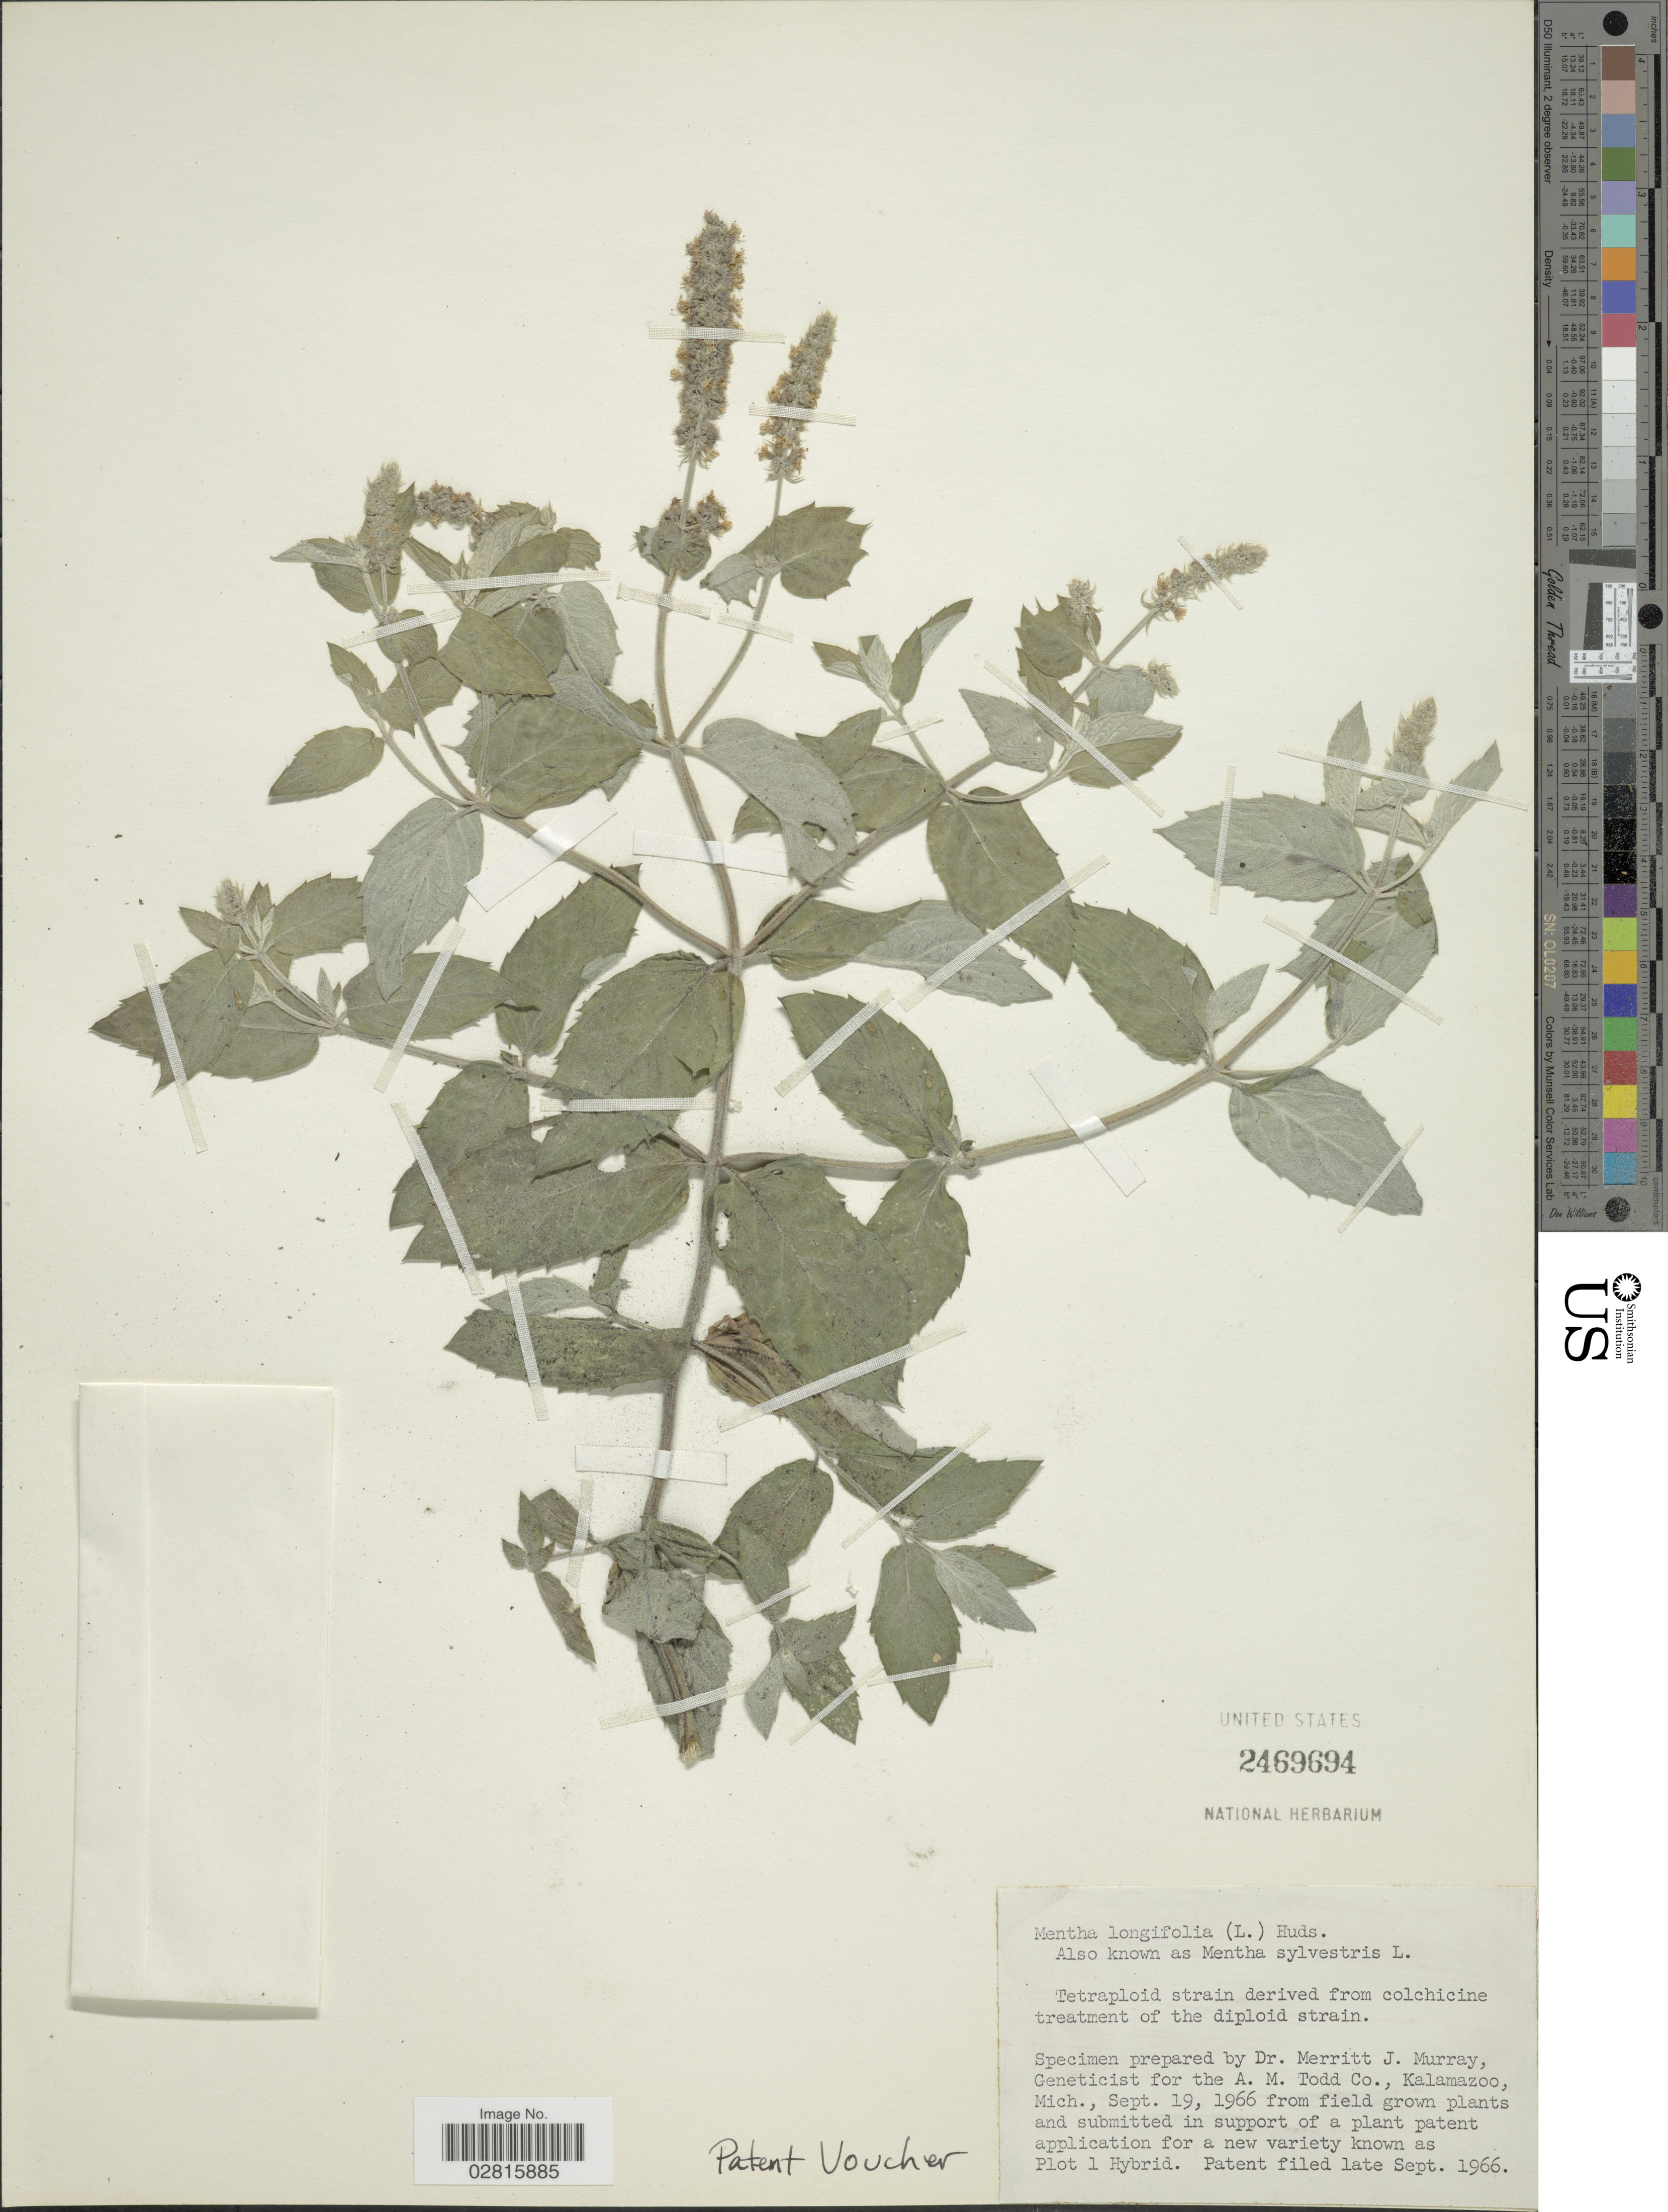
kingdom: Plantae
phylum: Tracheophyta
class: Magnoliopsida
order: Lamiales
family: Lamiaceae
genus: Mentha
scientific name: Mentha longifolia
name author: (L.) L.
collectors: M. Murray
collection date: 1966-09-19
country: United States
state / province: Michigan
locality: A.M. Todd Co., Kalamazoo, Mich.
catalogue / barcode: US 2469694